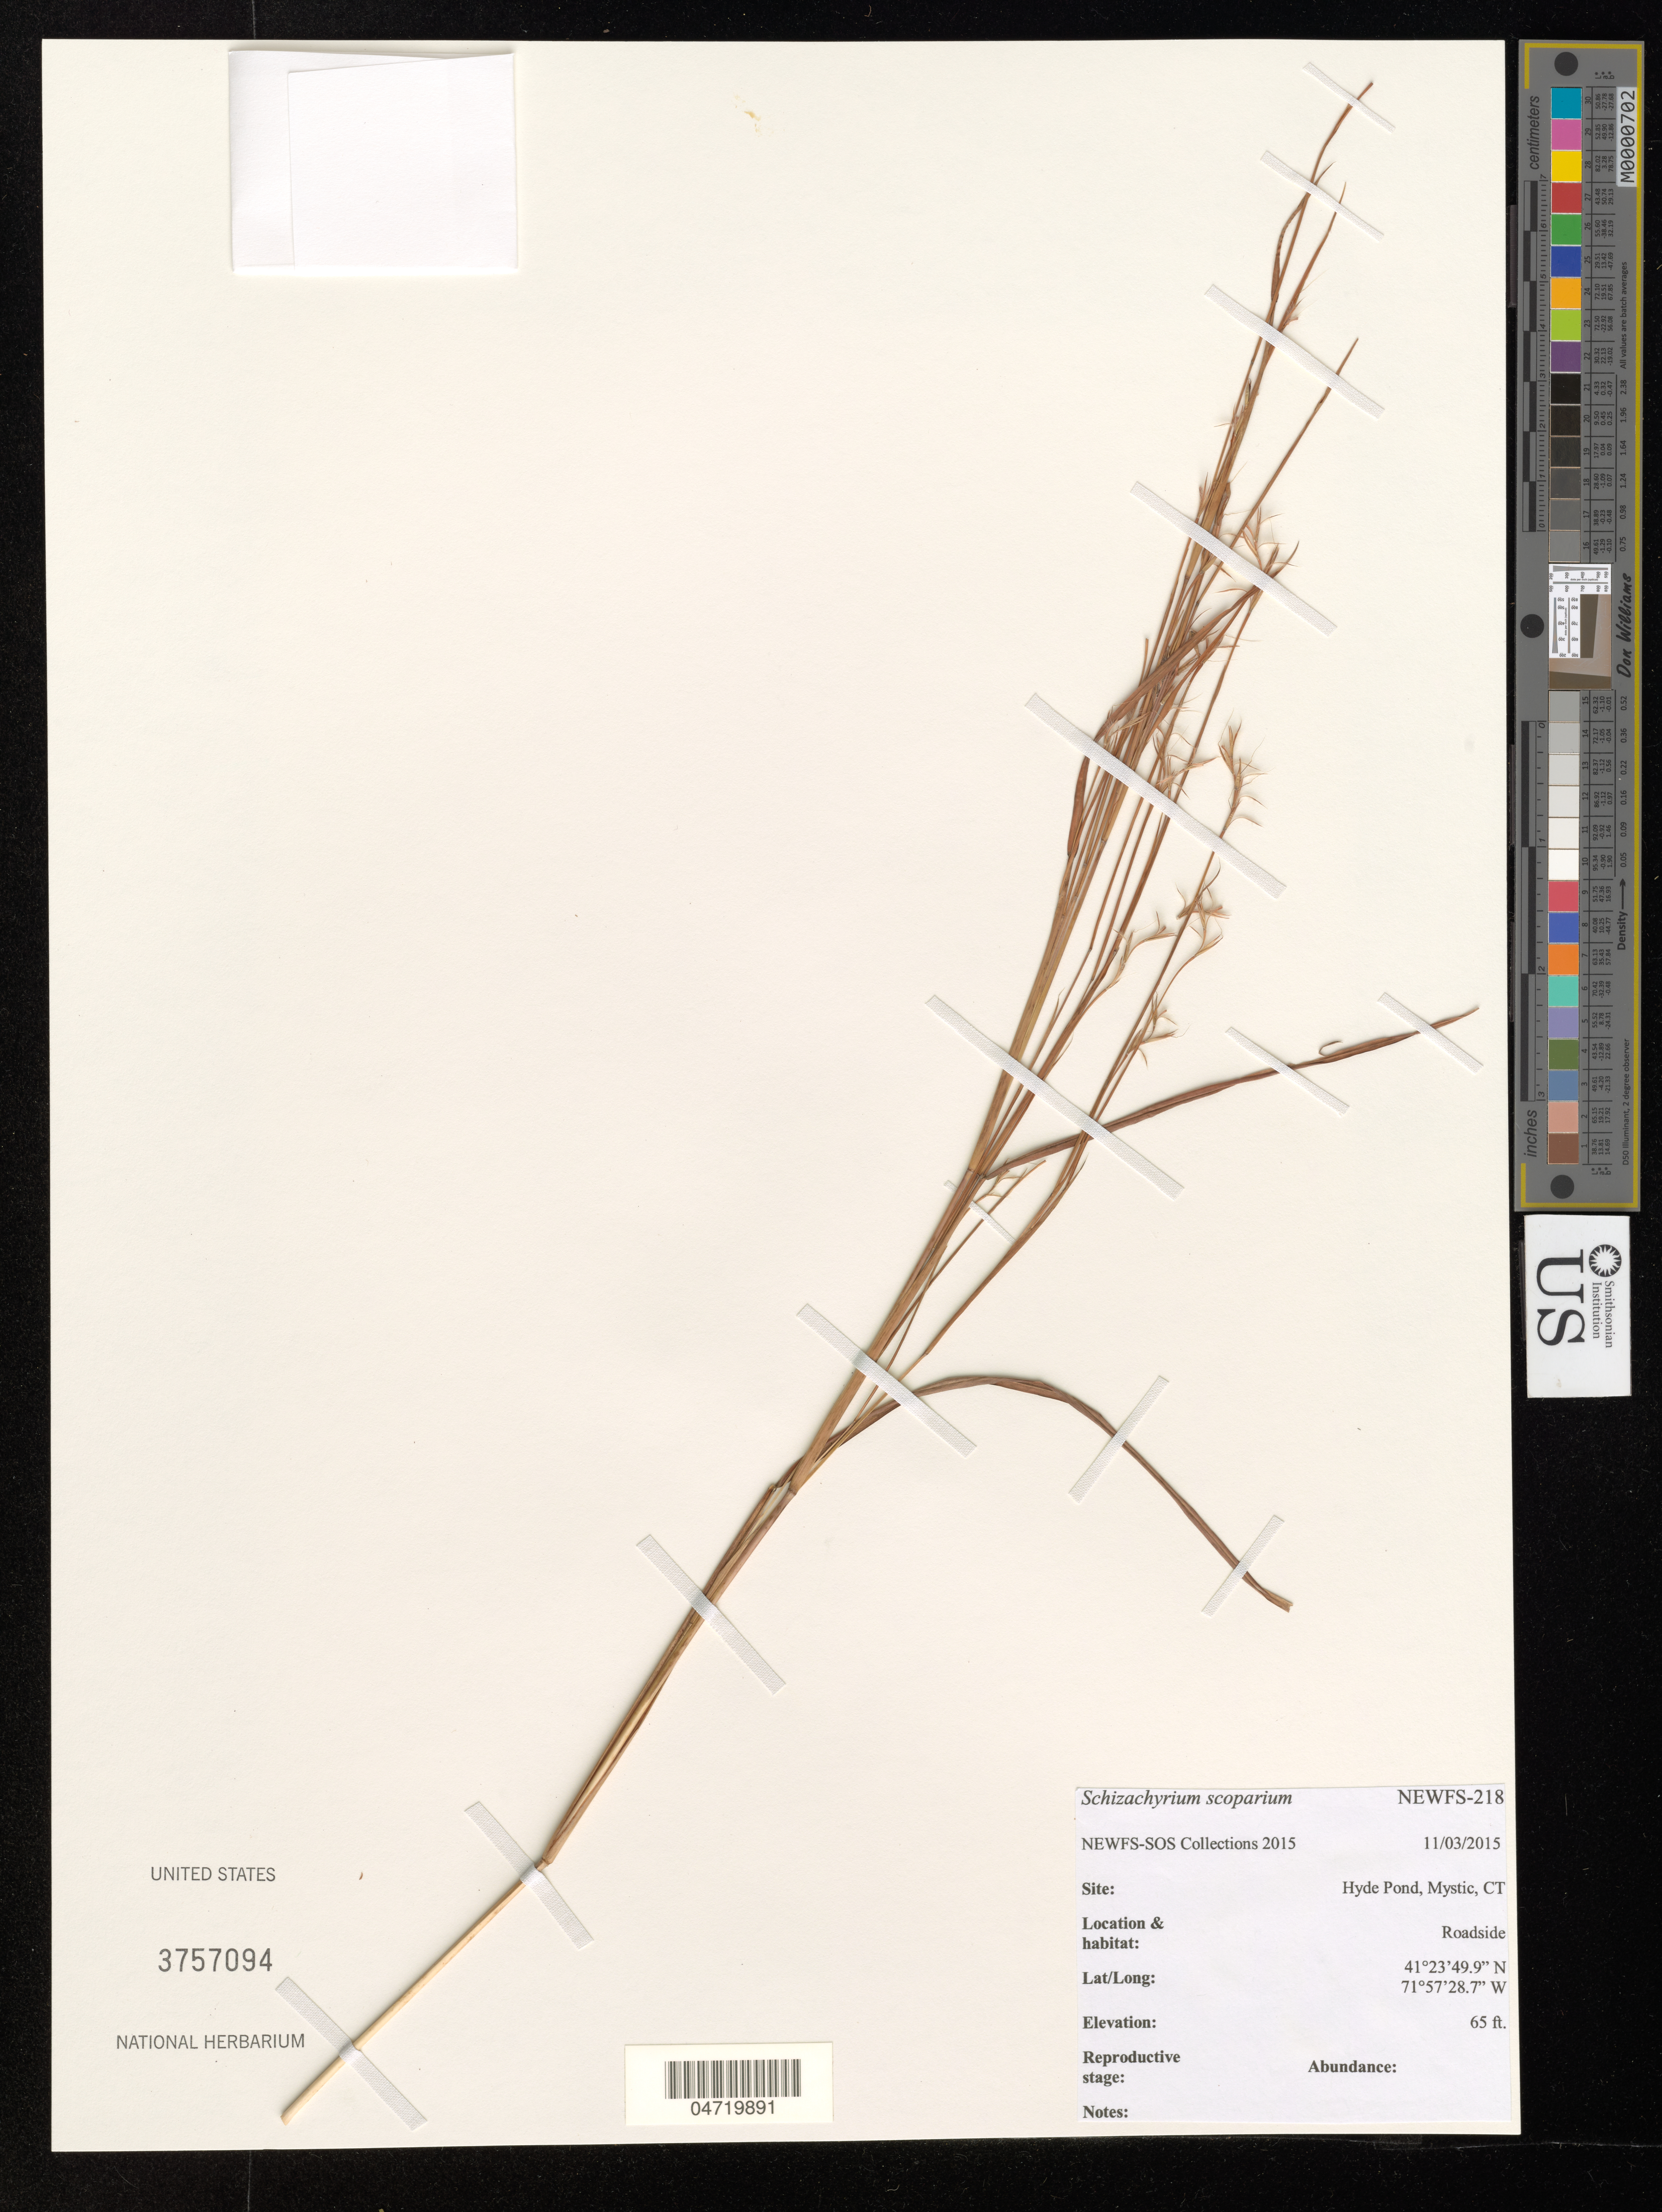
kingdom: Plantae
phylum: Tracheophyta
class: Liliopsida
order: Poales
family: Poaceae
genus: Schizachyrium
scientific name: Schizachyrium scoparium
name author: (Michx.) Nash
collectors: NEWFS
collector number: NEWFS-218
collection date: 2015-11-03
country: United States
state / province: Connecticut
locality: Hyde Pond, Mystic.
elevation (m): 20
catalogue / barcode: US 3757094